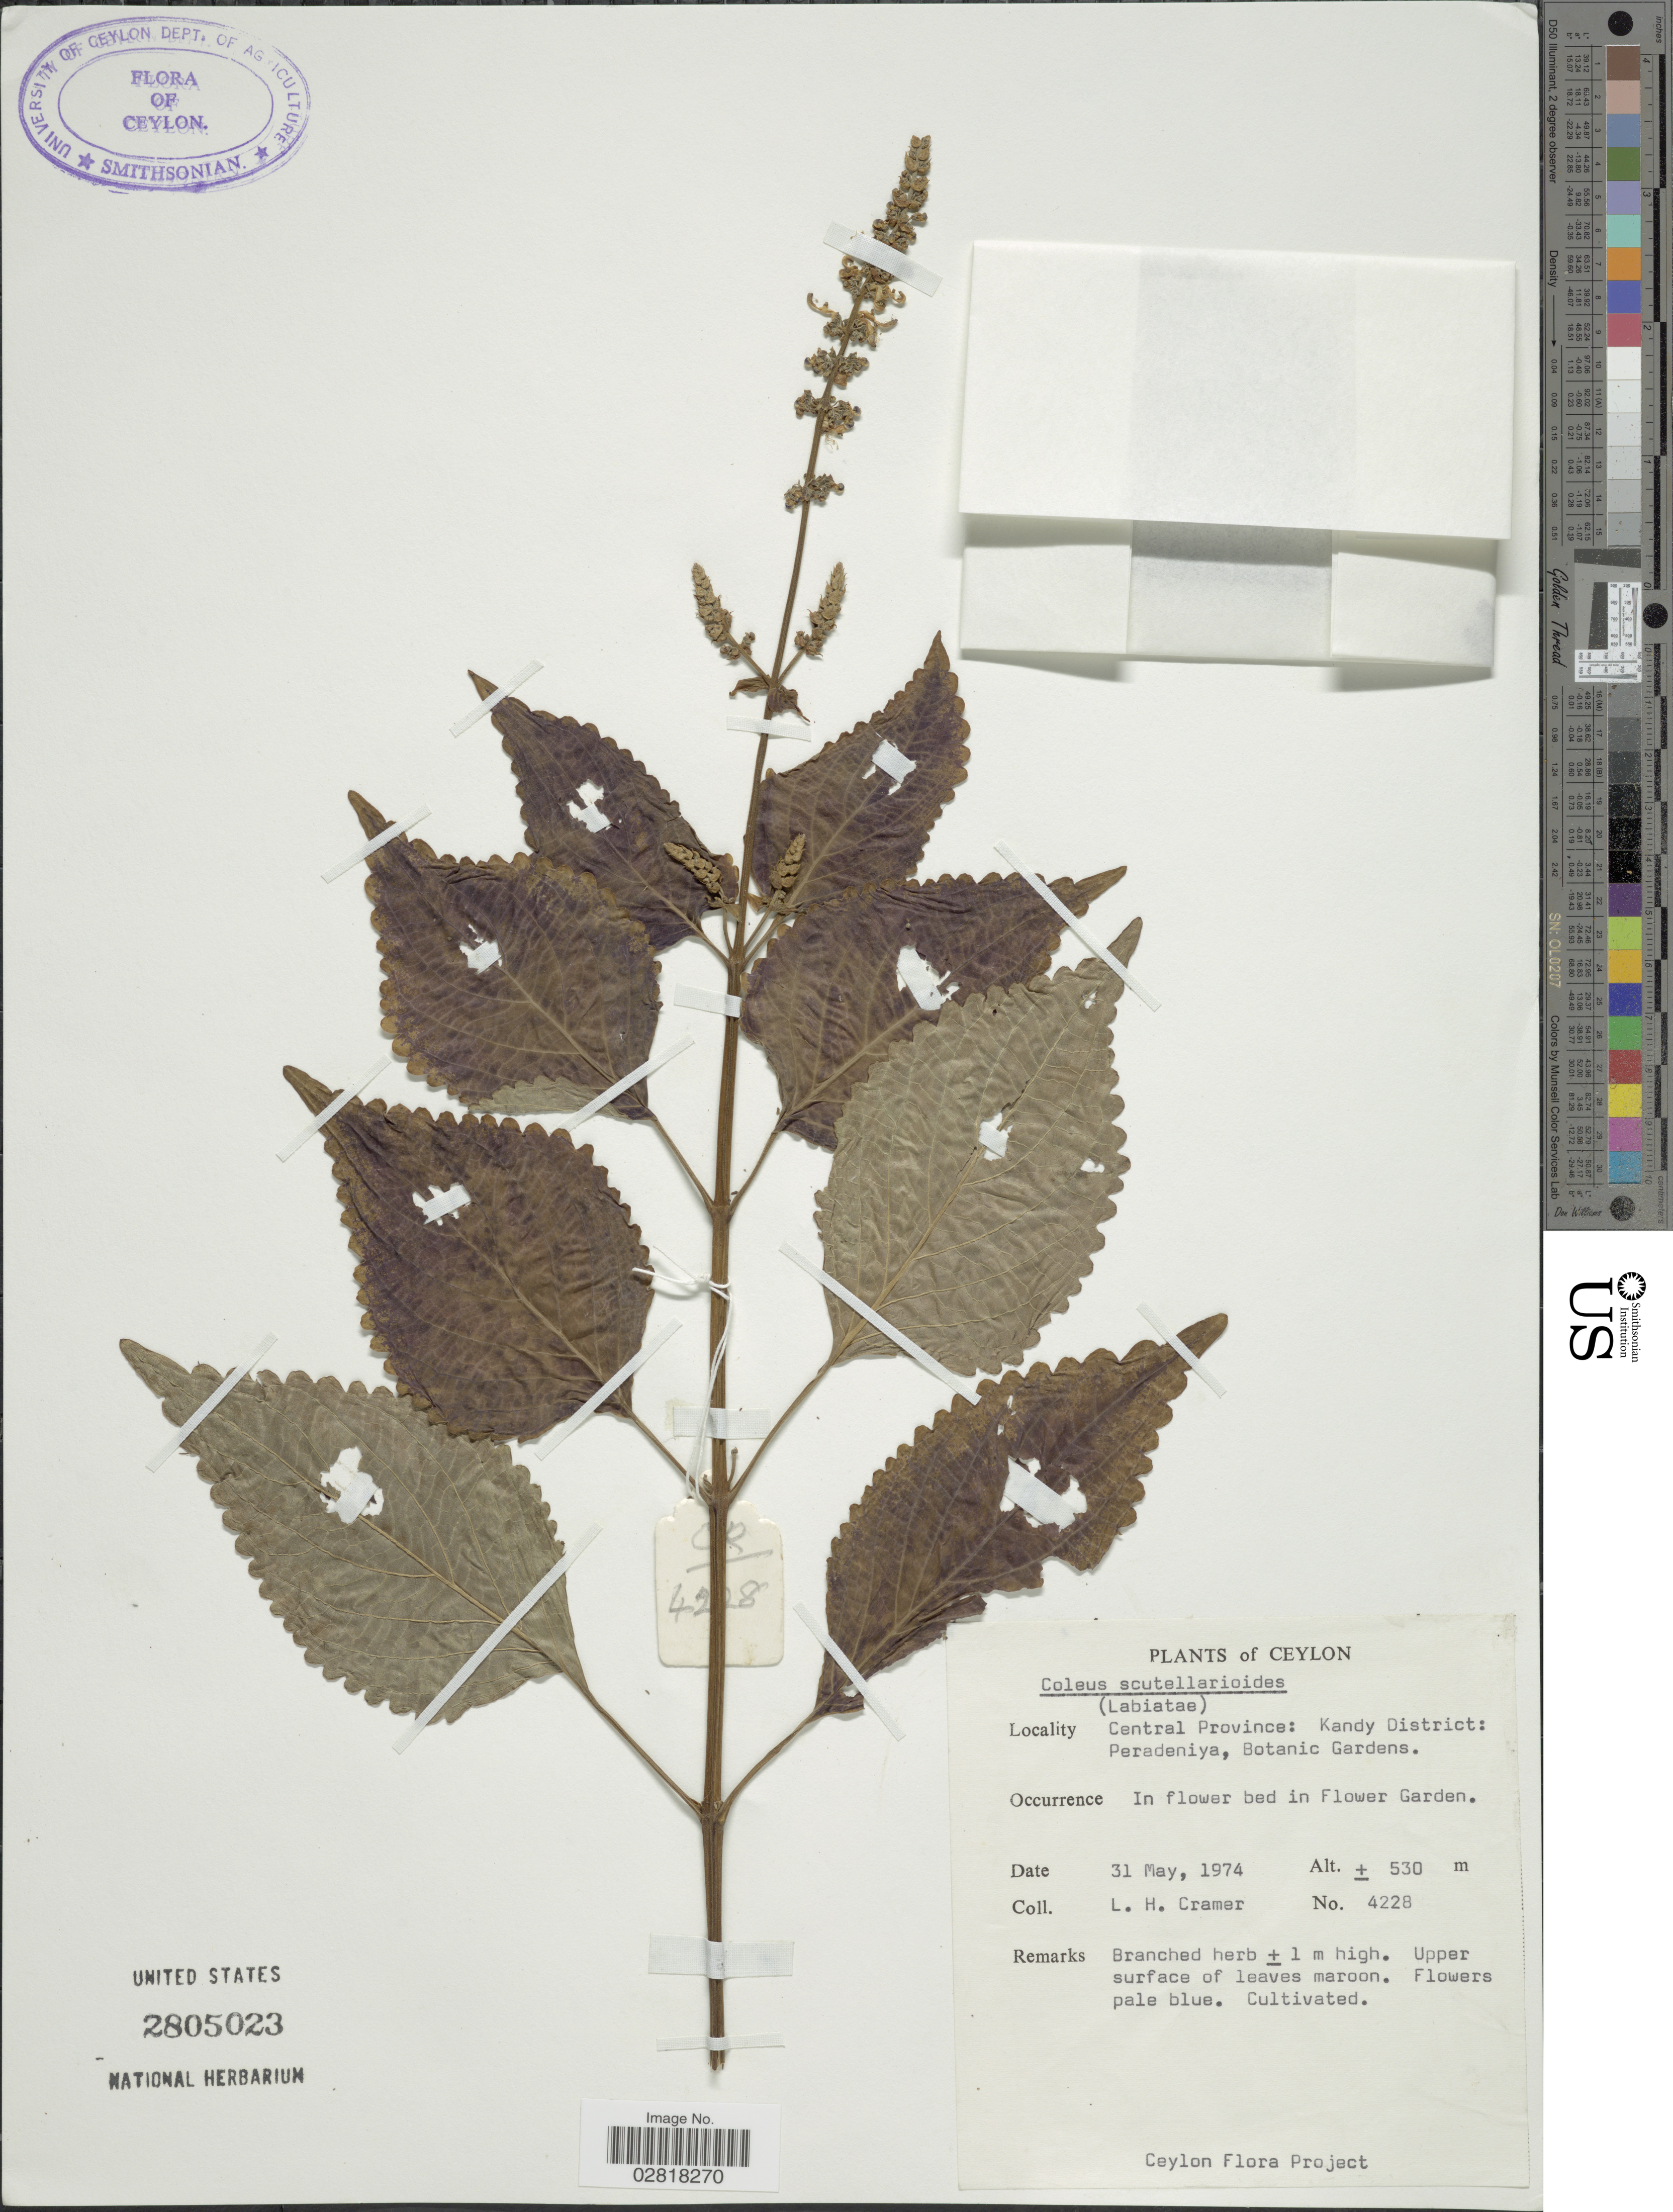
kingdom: Plantae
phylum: Tracheophyta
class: Magnoliopsida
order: Lamiales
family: Lamiaceae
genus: Plectranthus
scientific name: Plectranthus scutellarioides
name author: (L.) R. Br.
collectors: L. H. Cramer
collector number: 4228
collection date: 1974-05-31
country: Sri Lanka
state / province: Central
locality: Ceylon, Kandy District: Peradeniya, Botanic Gardens, Flower Garden.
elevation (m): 530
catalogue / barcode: US 2805023